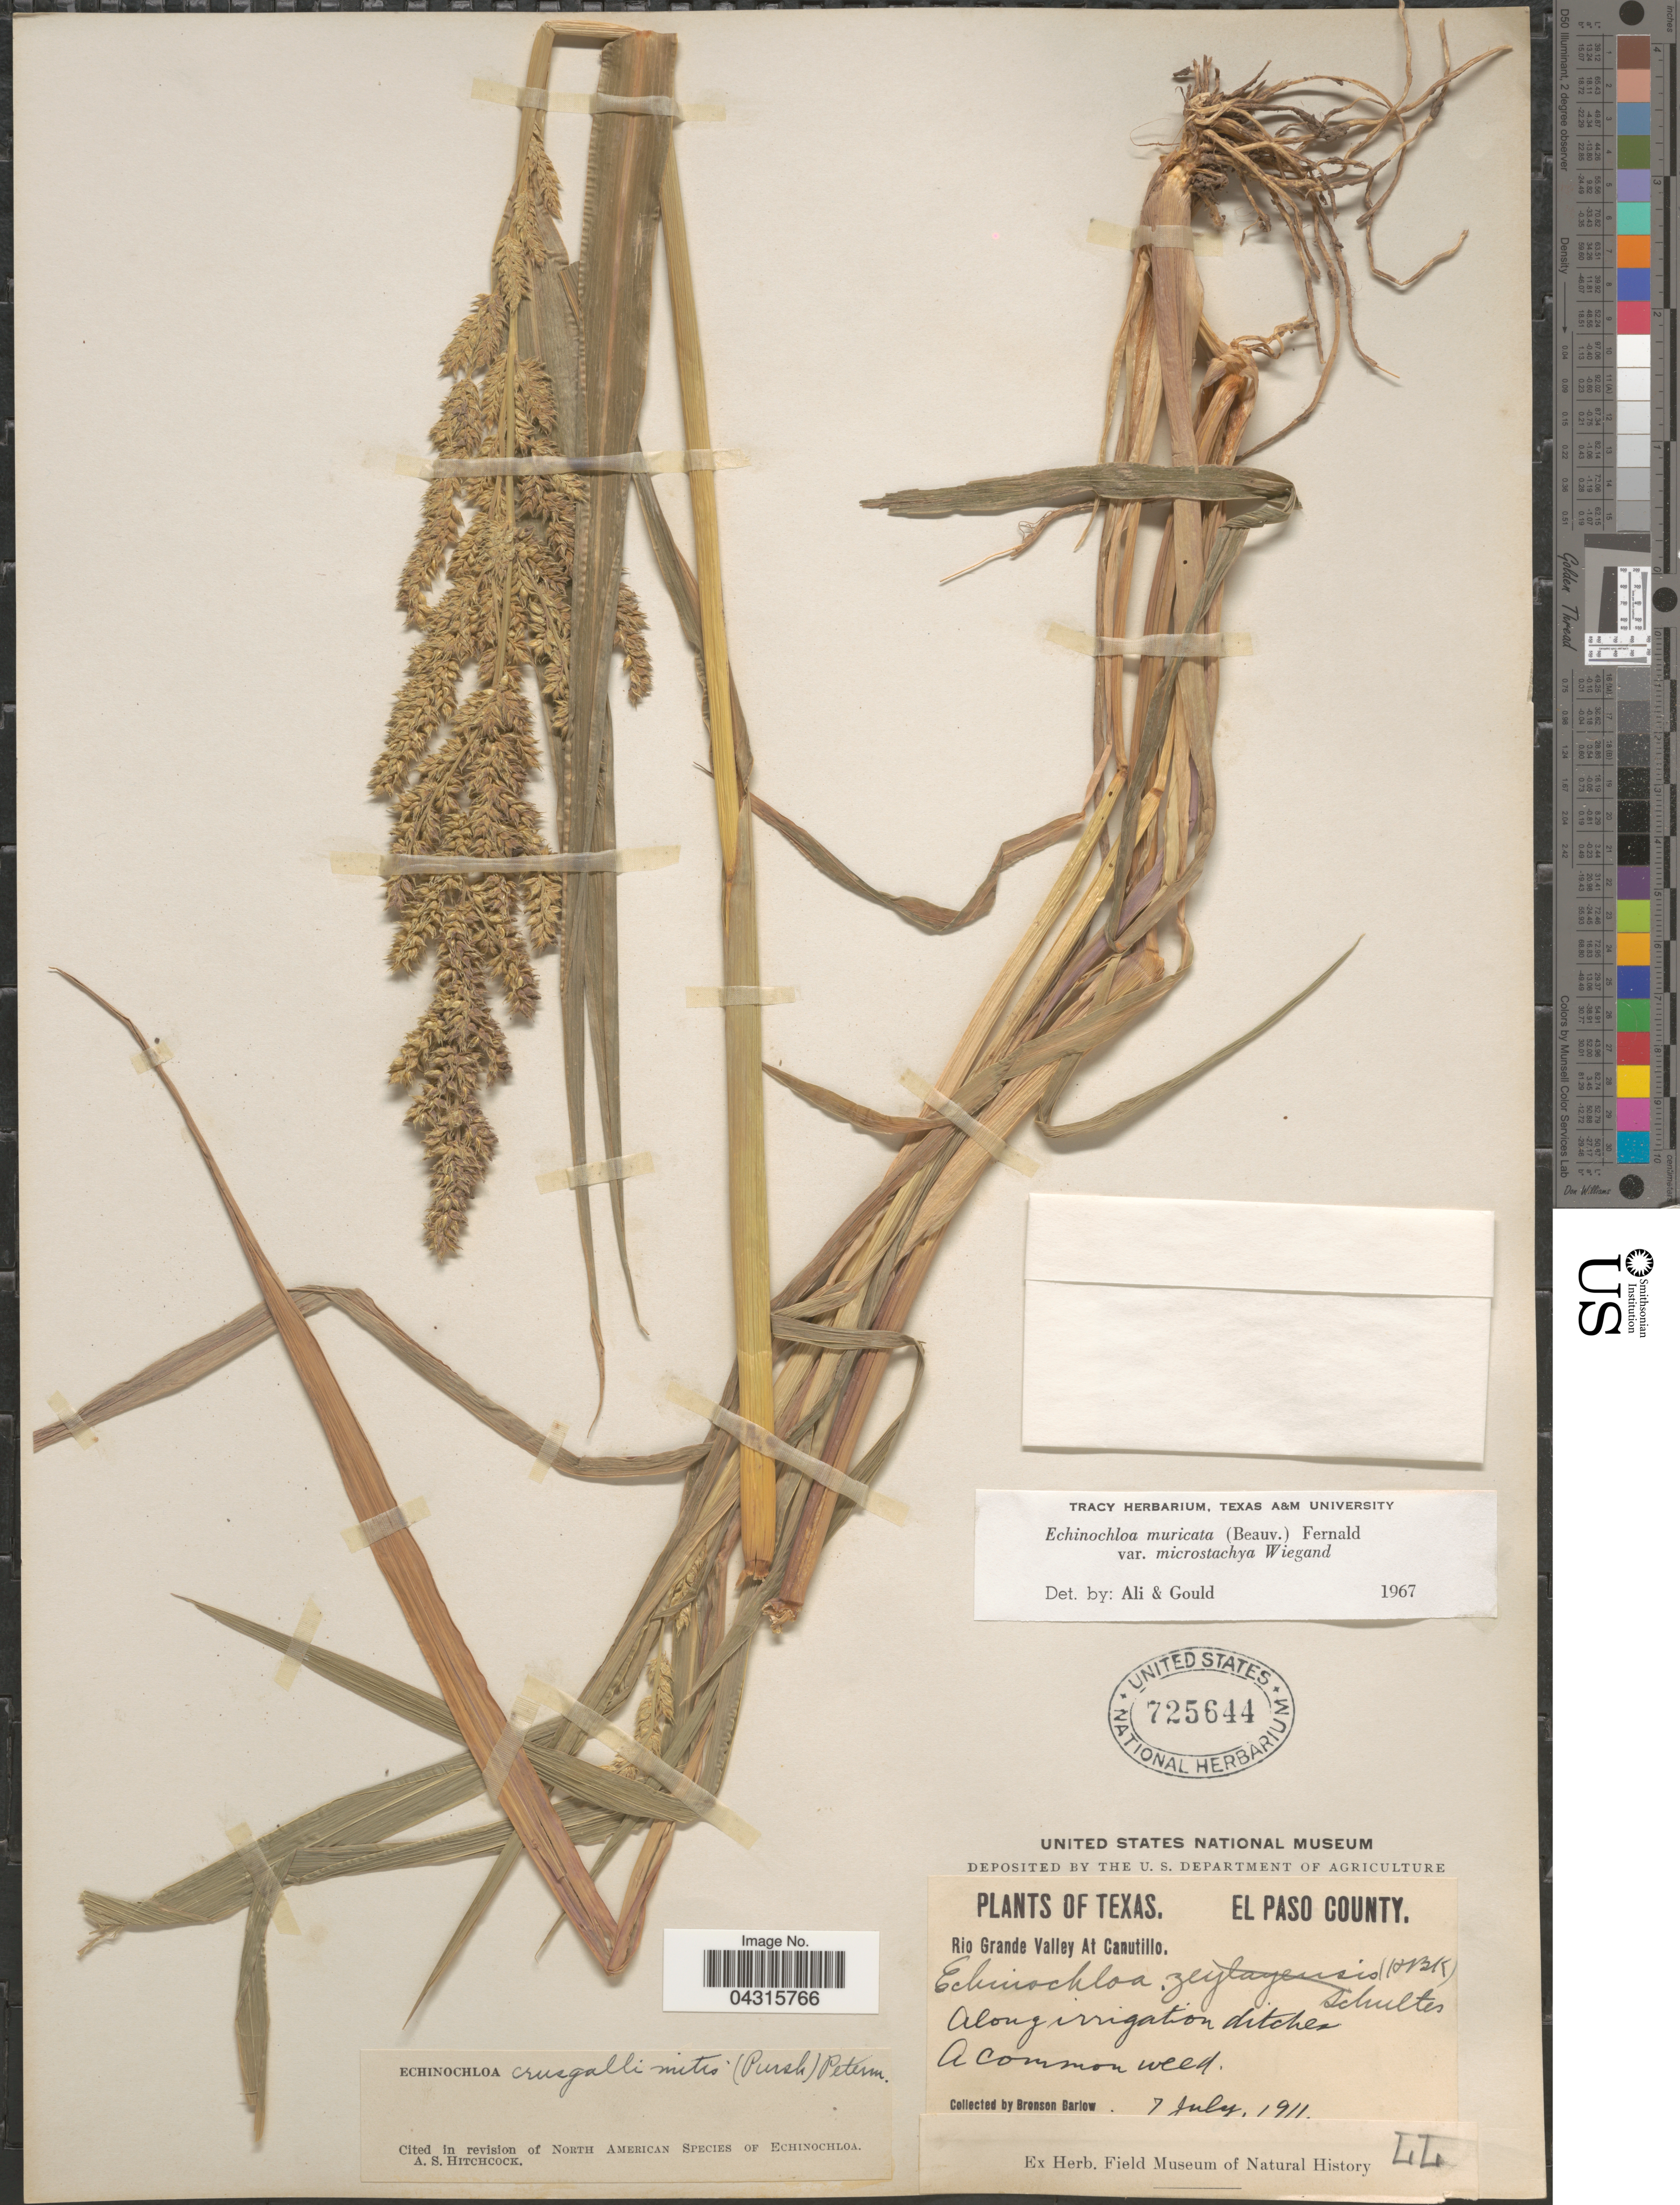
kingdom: Plantae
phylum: Tracheophyta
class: Liliopsida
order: Poales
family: Poaceae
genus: Echinochloa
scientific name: Echinochloa muricata var. microstachya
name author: Wiegand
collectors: Barlow, B.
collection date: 1911-07-07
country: United States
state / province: Texas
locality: El Paso County. Rio Grande Valley at Canutillo.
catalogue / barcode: US 725644